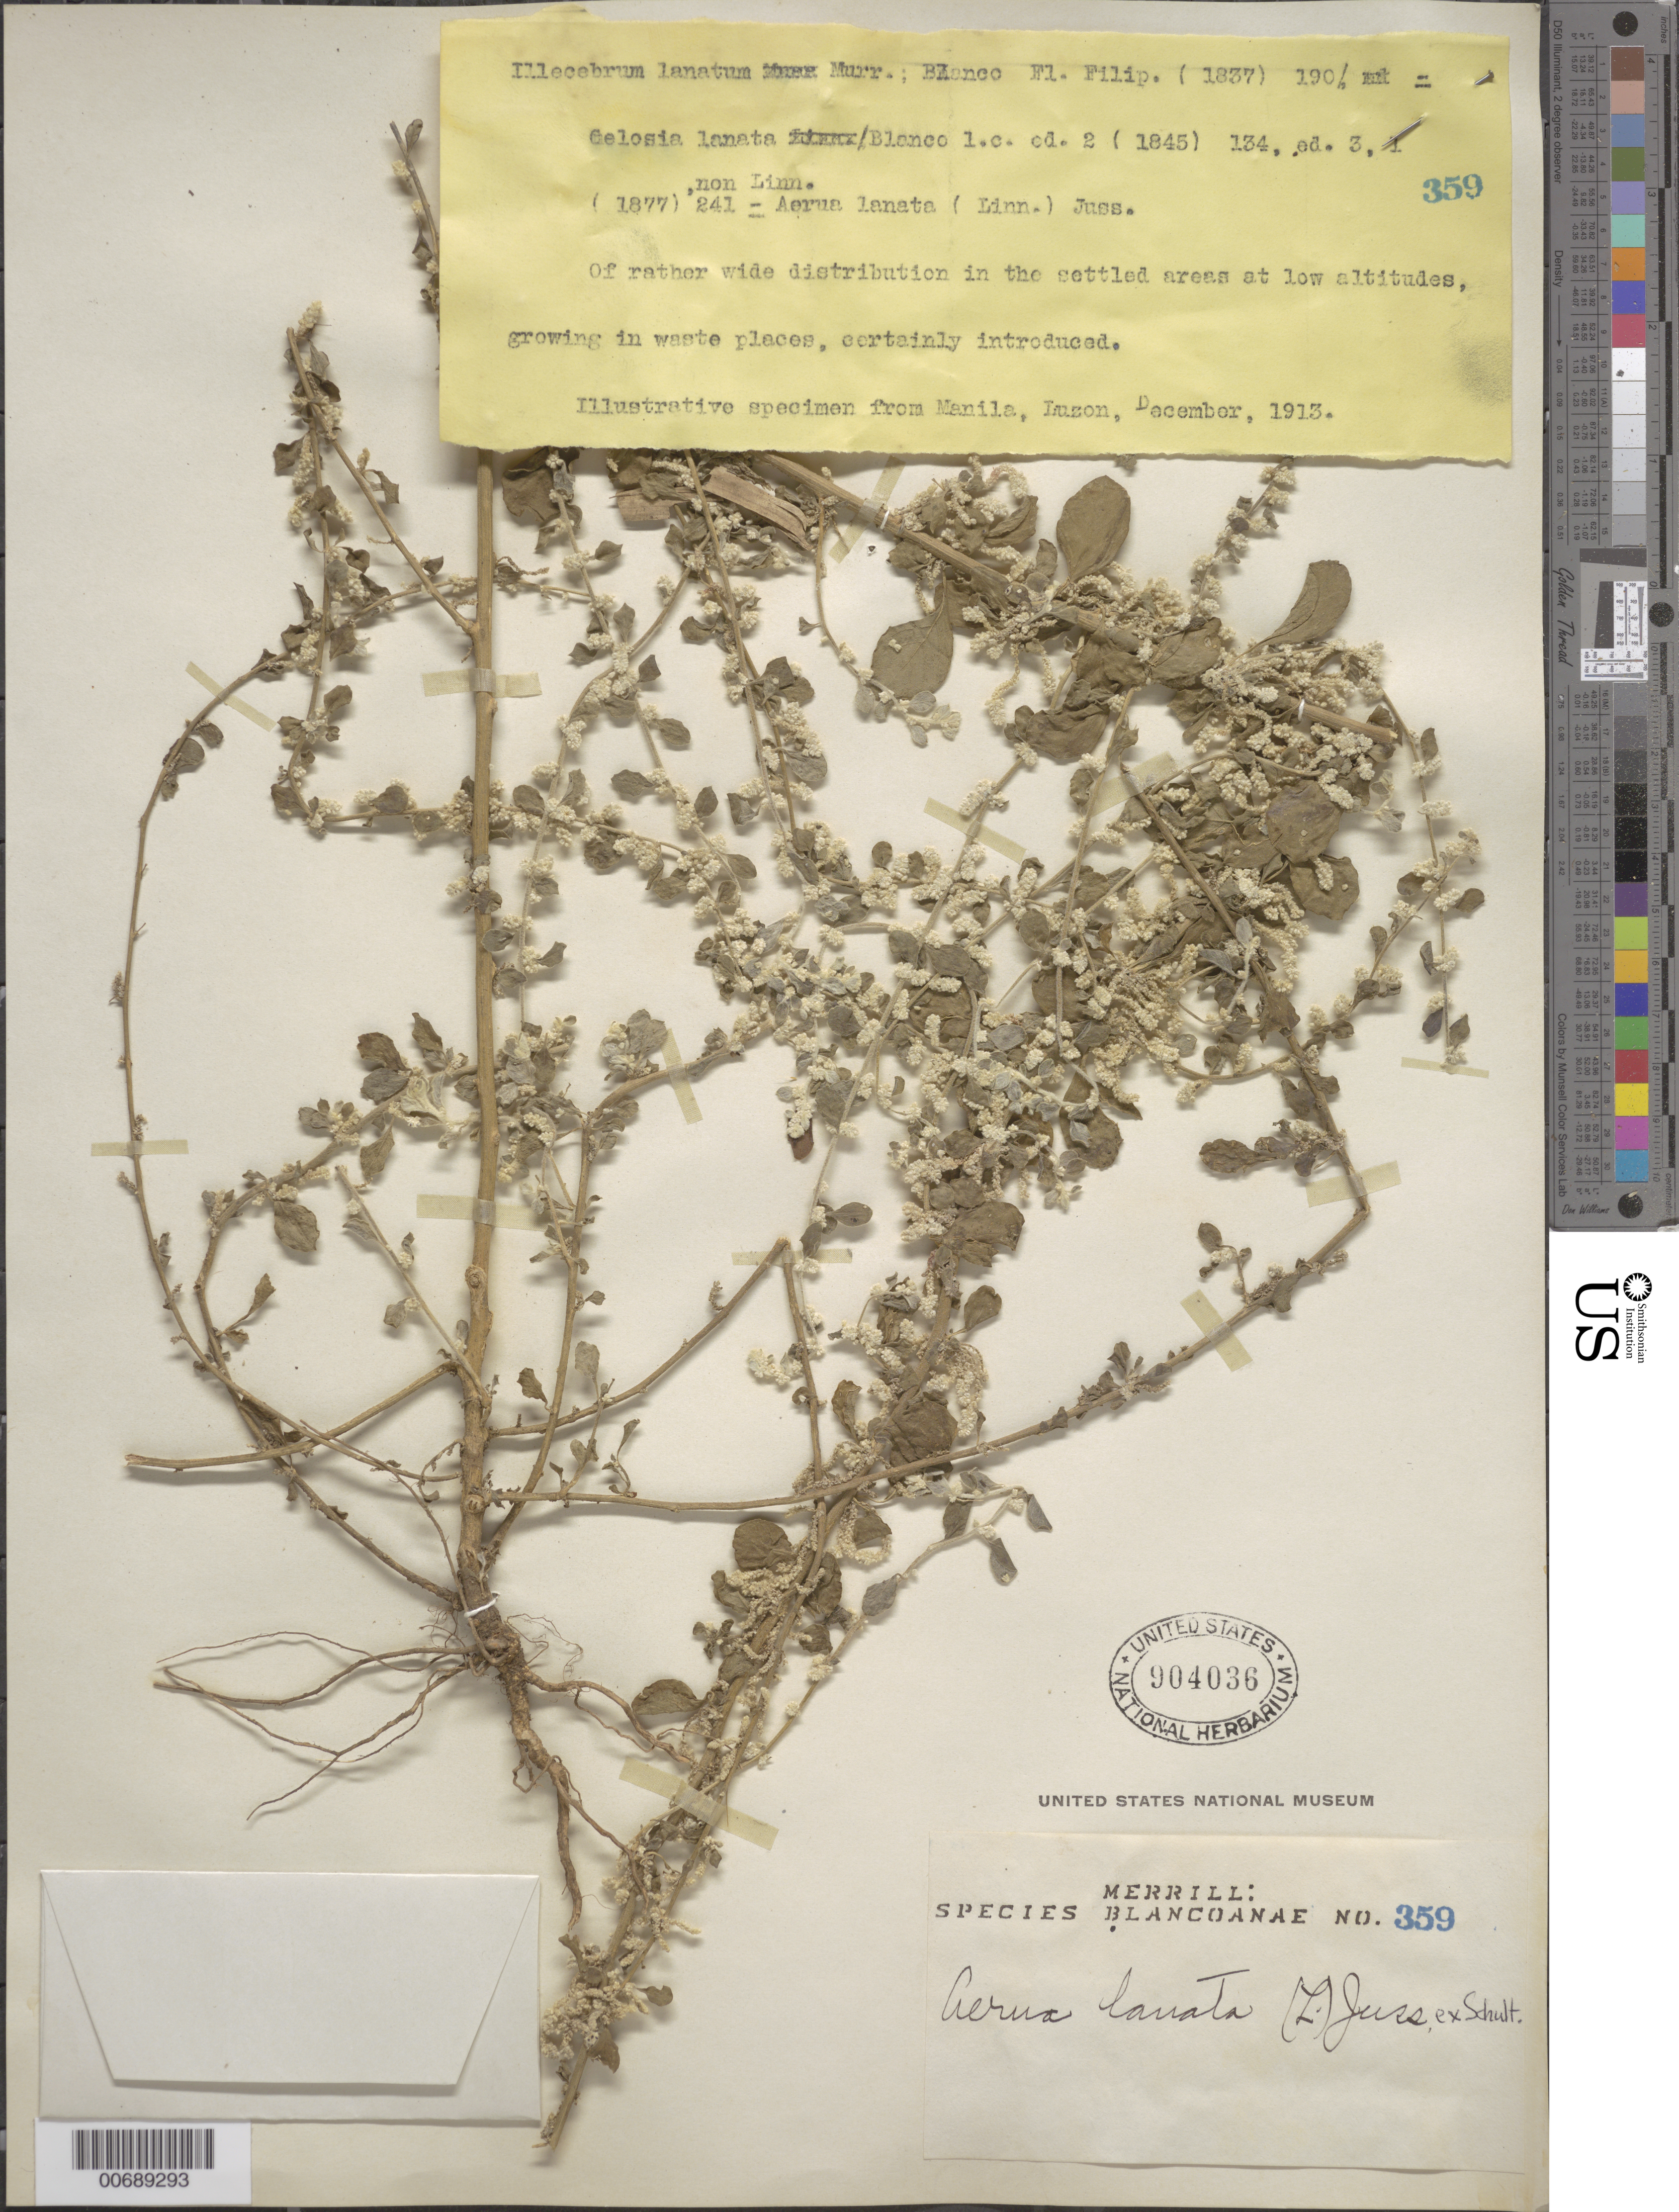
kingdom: Plantae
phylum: Tracheophyta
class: Magnoliopsida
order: Caryophyllales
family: Amaranthaceae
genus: Ouret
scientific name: Ouret lanata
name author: (L.) Kuntze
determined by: U.S. National Herbarium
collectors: E. D. Merrill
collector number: Sp. Blancoan. 0359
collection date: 1913-12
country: Philippines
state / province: National Capital Region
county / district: Manila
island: Luzon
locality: Manila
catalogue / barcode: US 904036